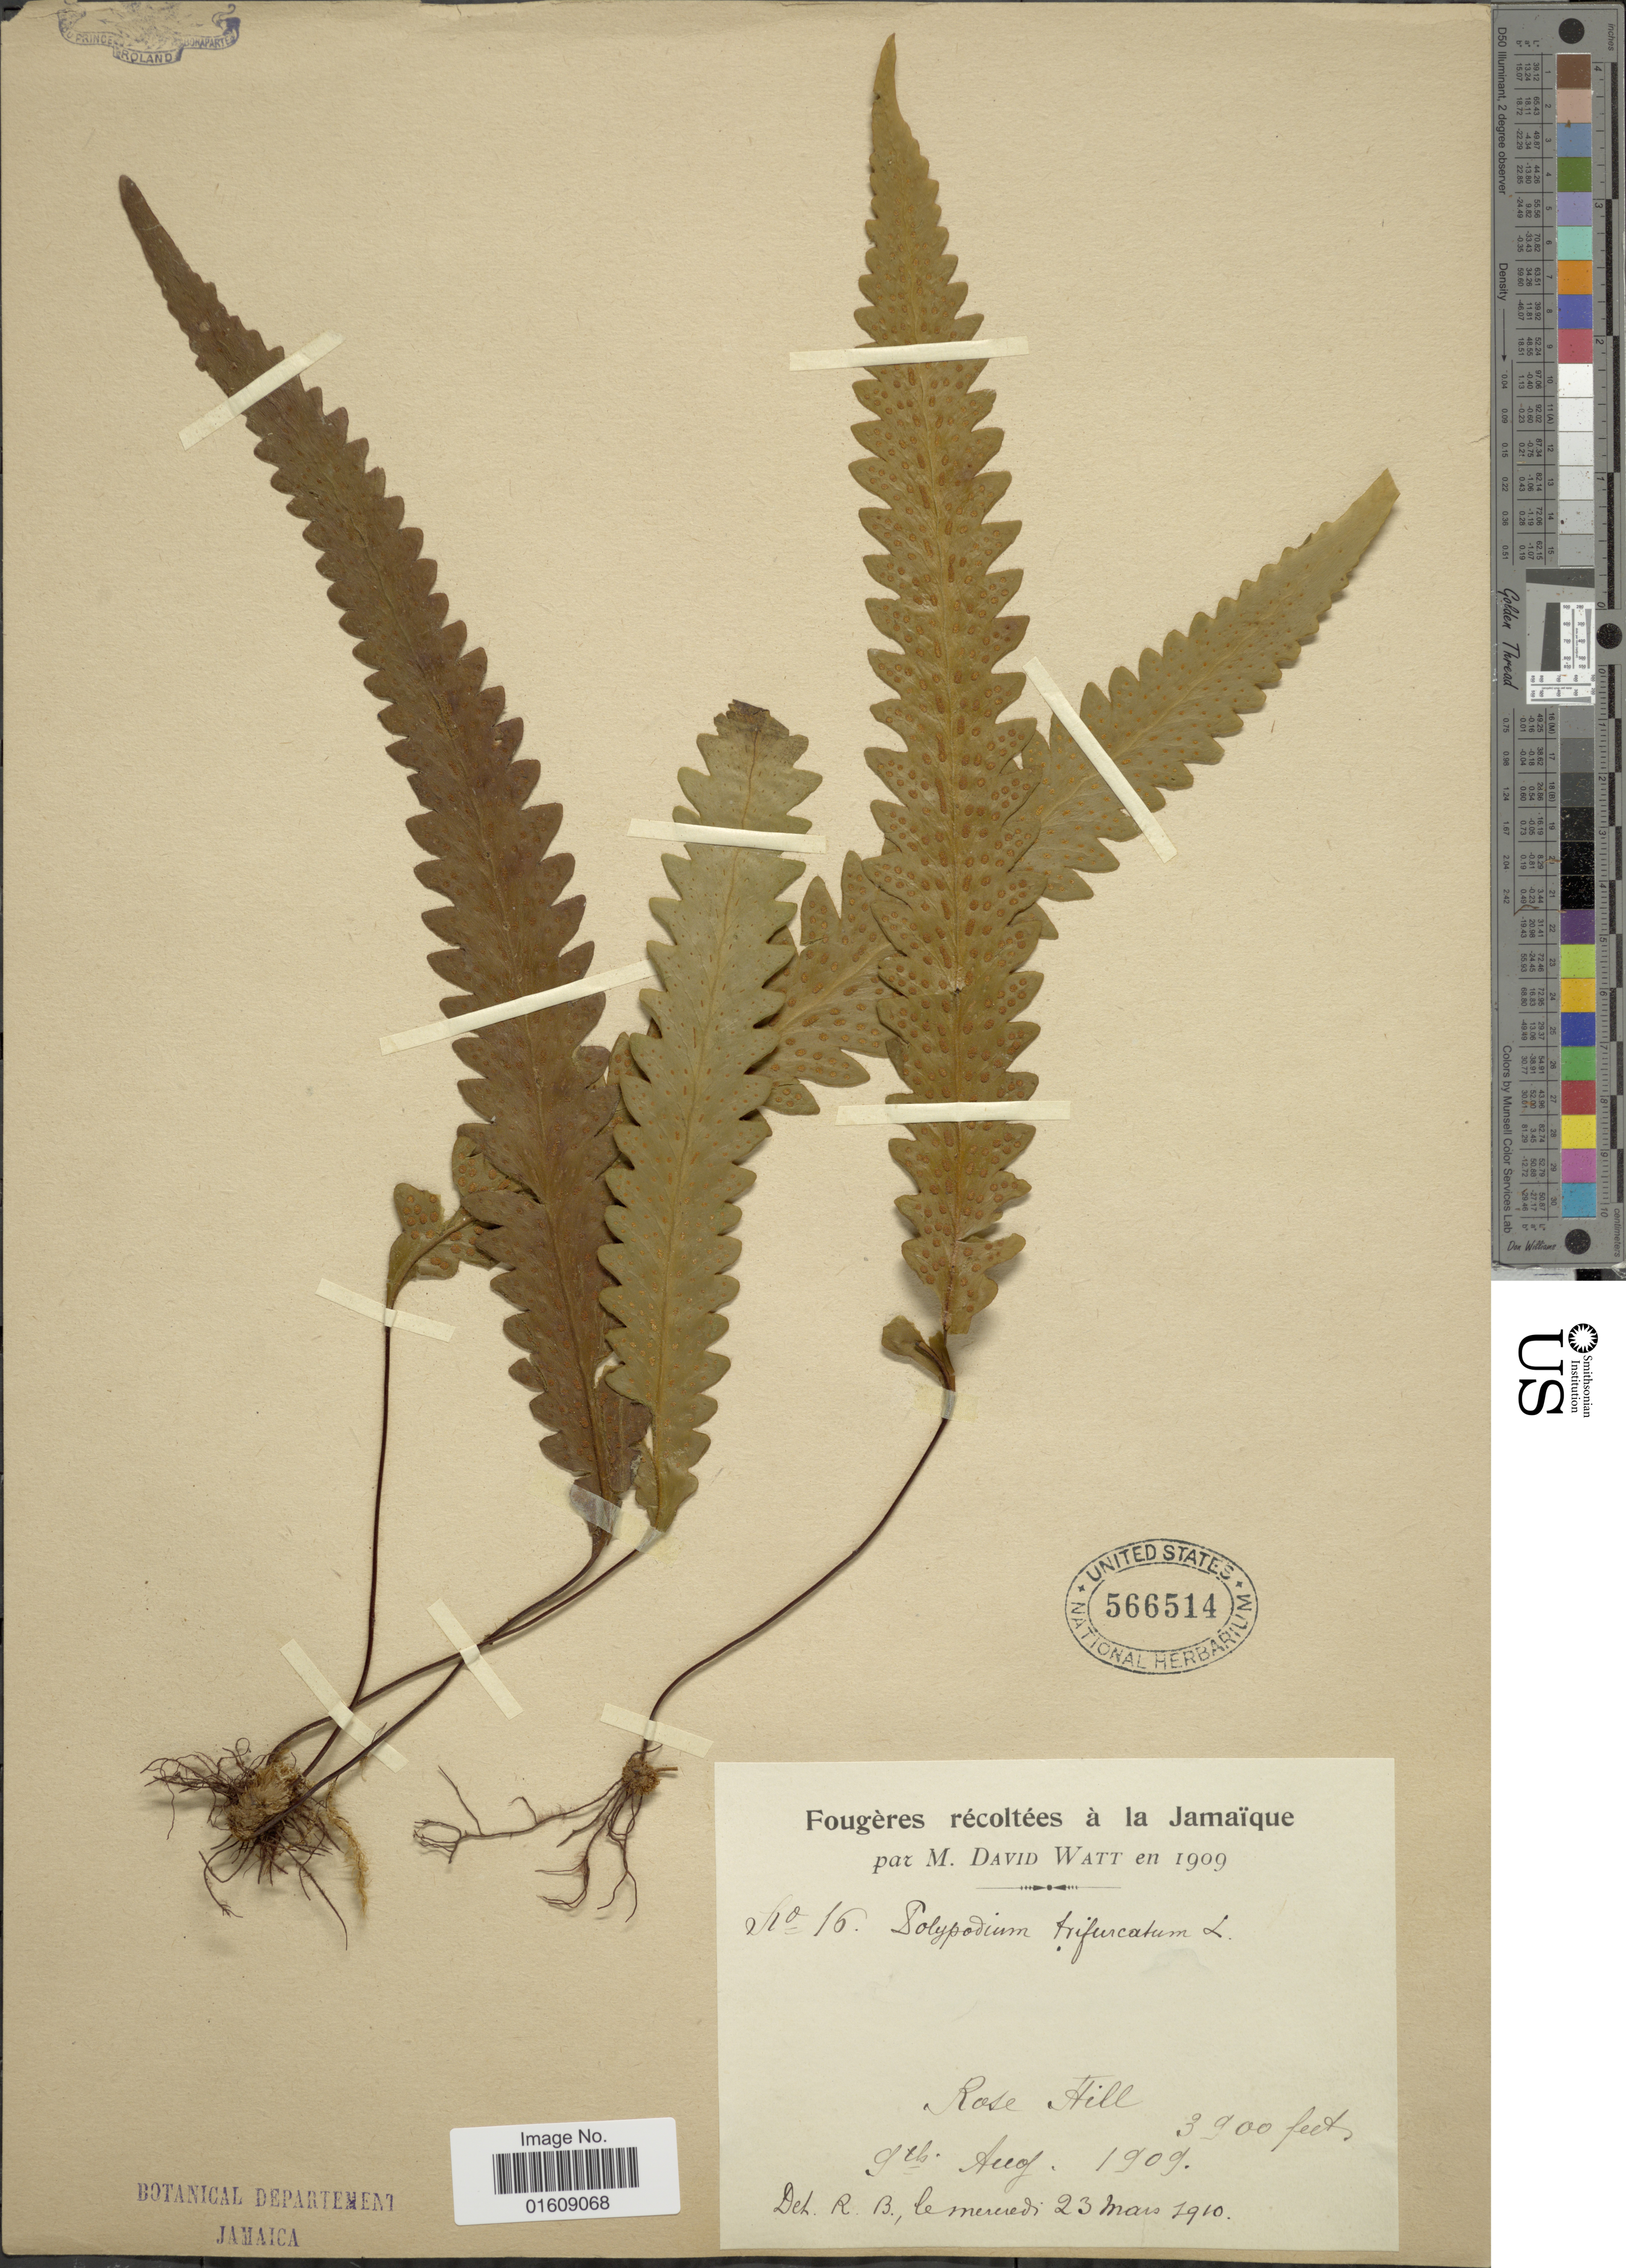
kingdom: Plantae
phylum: Tracheophyta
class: Polypodiopsida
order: Polypodiales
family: Polypodiaceae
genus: Enterosora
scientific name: Enterosora trifurcata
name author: (L.) L.E. Bishop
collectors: M. Watt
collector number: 16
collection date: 1909-08-09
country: Jamaica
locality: Jamaïque, Rose Hill.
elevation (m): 1189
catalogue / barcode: US 566514